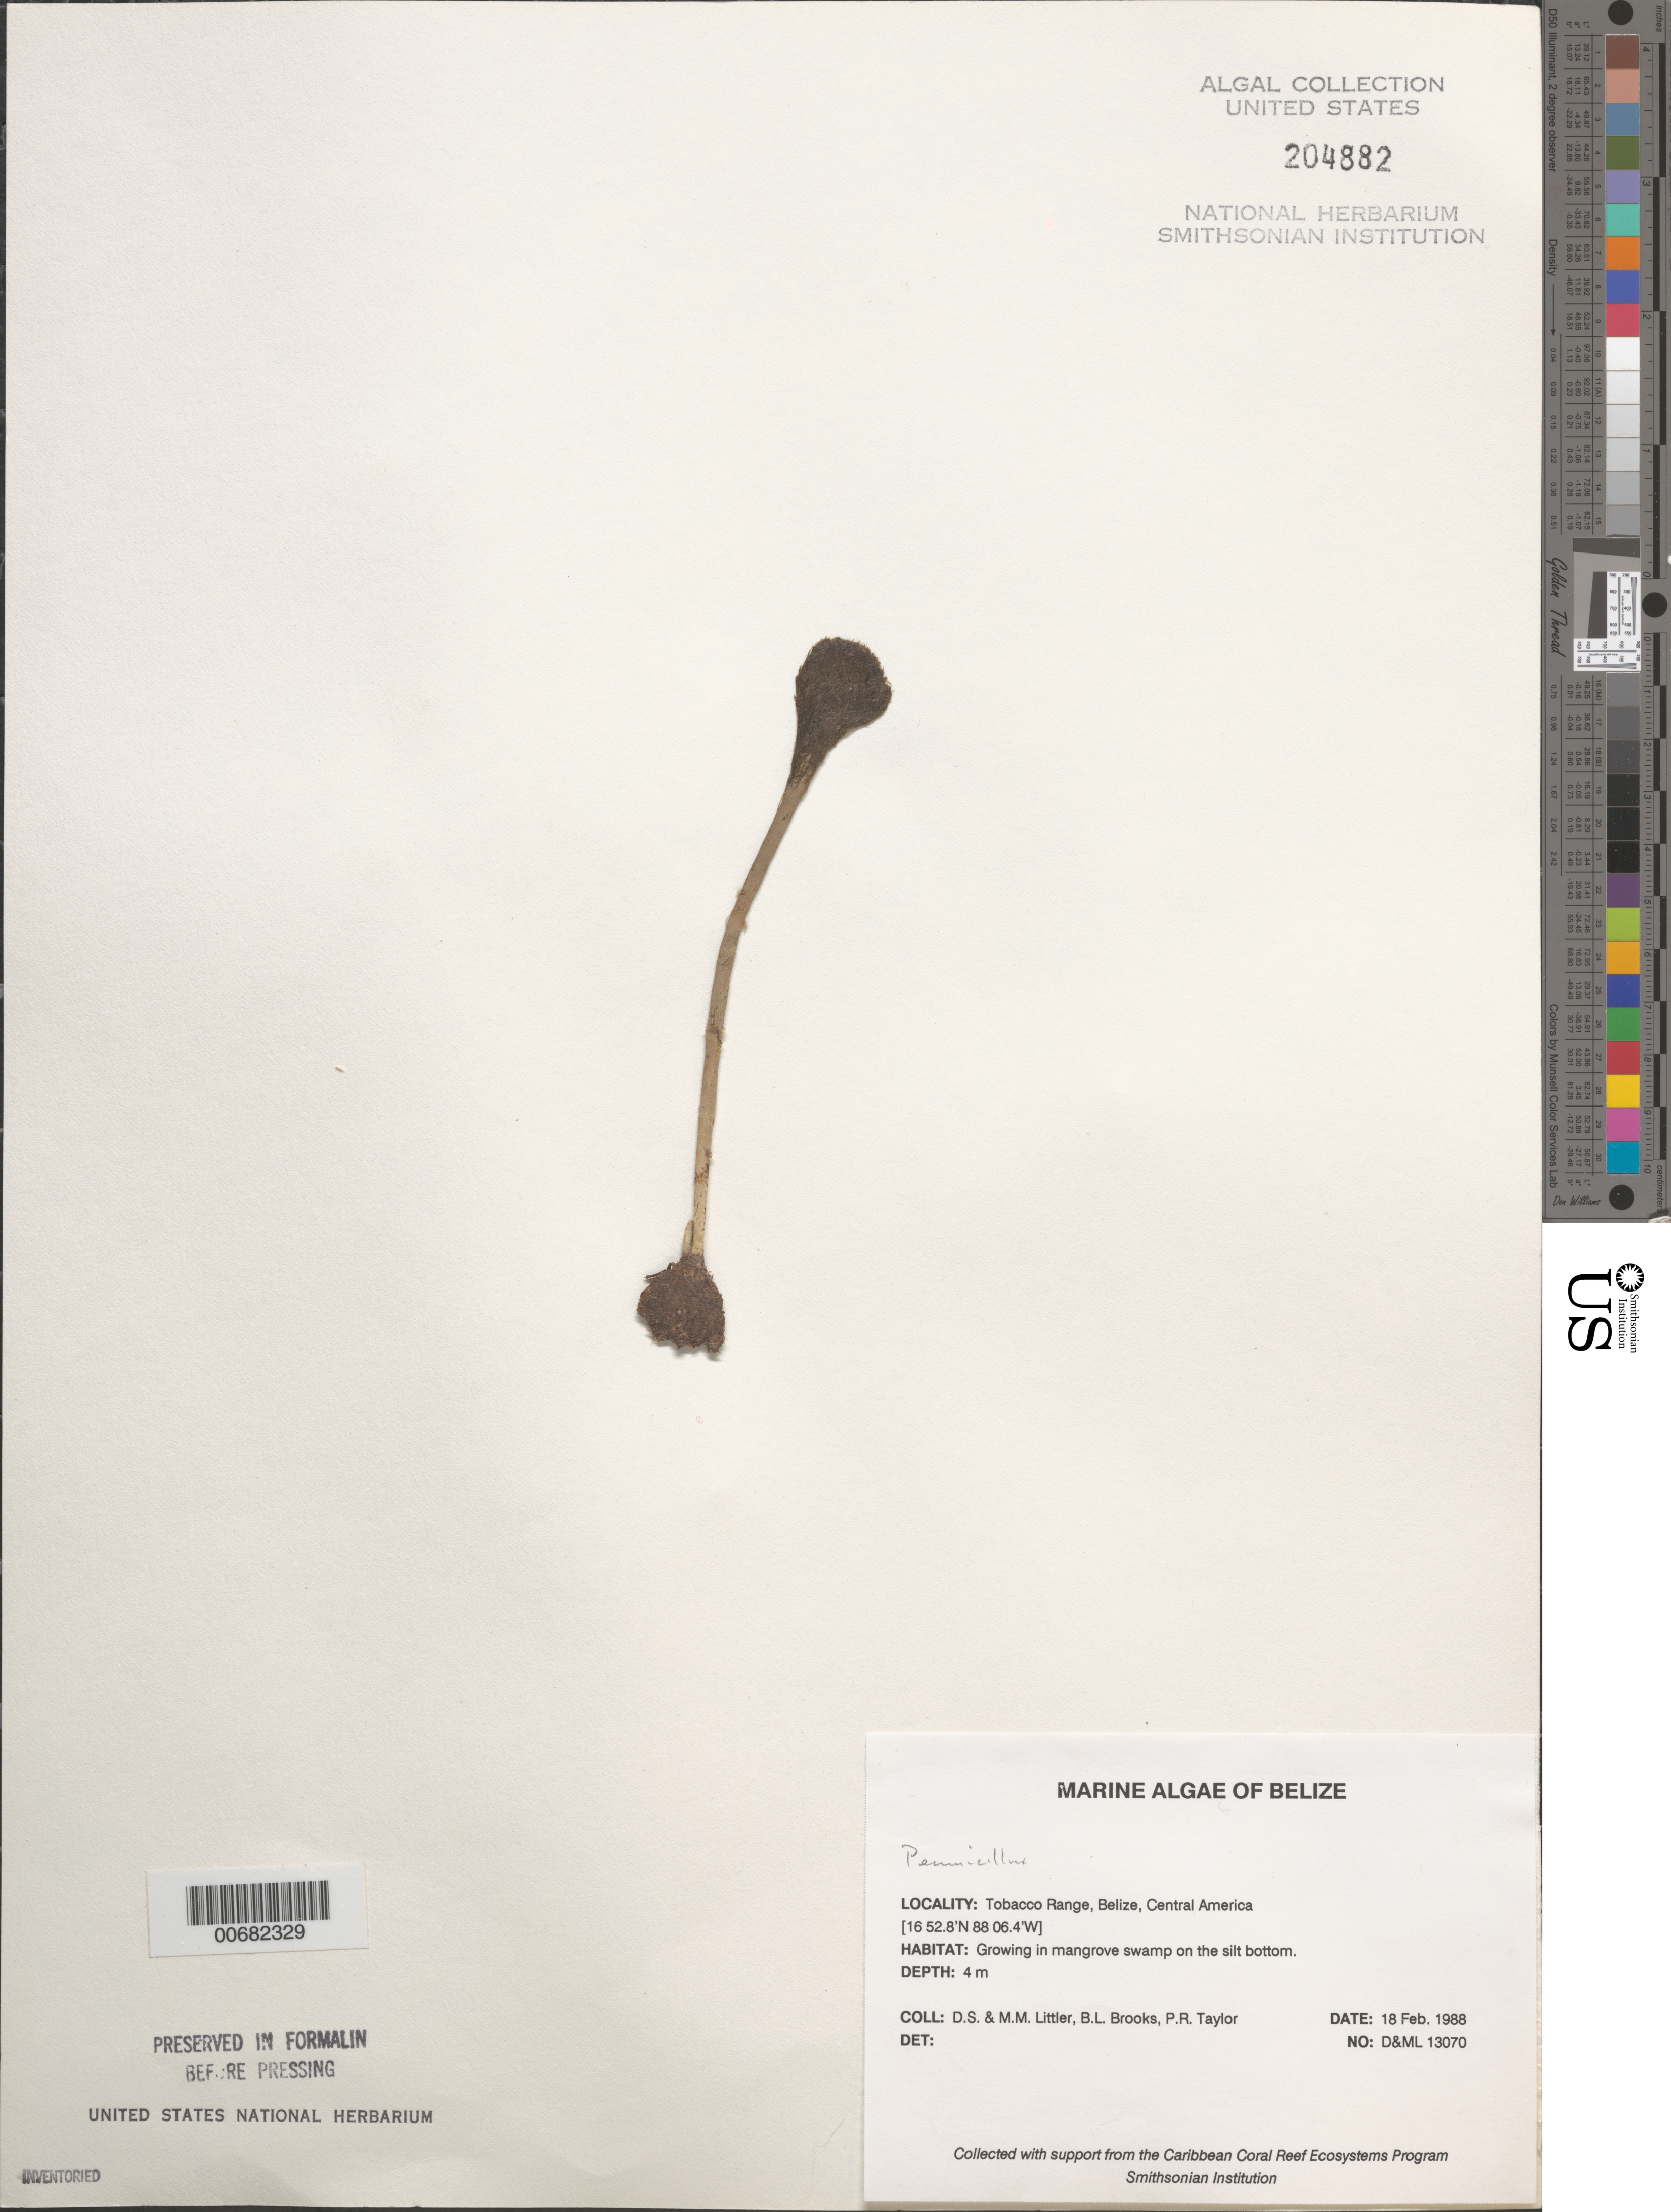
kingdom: Plantae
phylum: Chlorophyta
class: Ulvophyceae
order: Bryopsidales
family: Udoteaceae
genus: Penicillus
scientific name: Penicillus sp.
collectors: D. S. Littler, M. M. Littler, B. Brooks & P. R. Taylor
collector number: D&ML 13070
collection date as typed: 18 Feb 1988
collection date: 1988-02-18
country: Belize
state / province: Stann Creek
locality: Tobacco Range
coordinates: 16 52.8' N, 88 06.4' W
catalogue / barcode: US 204882